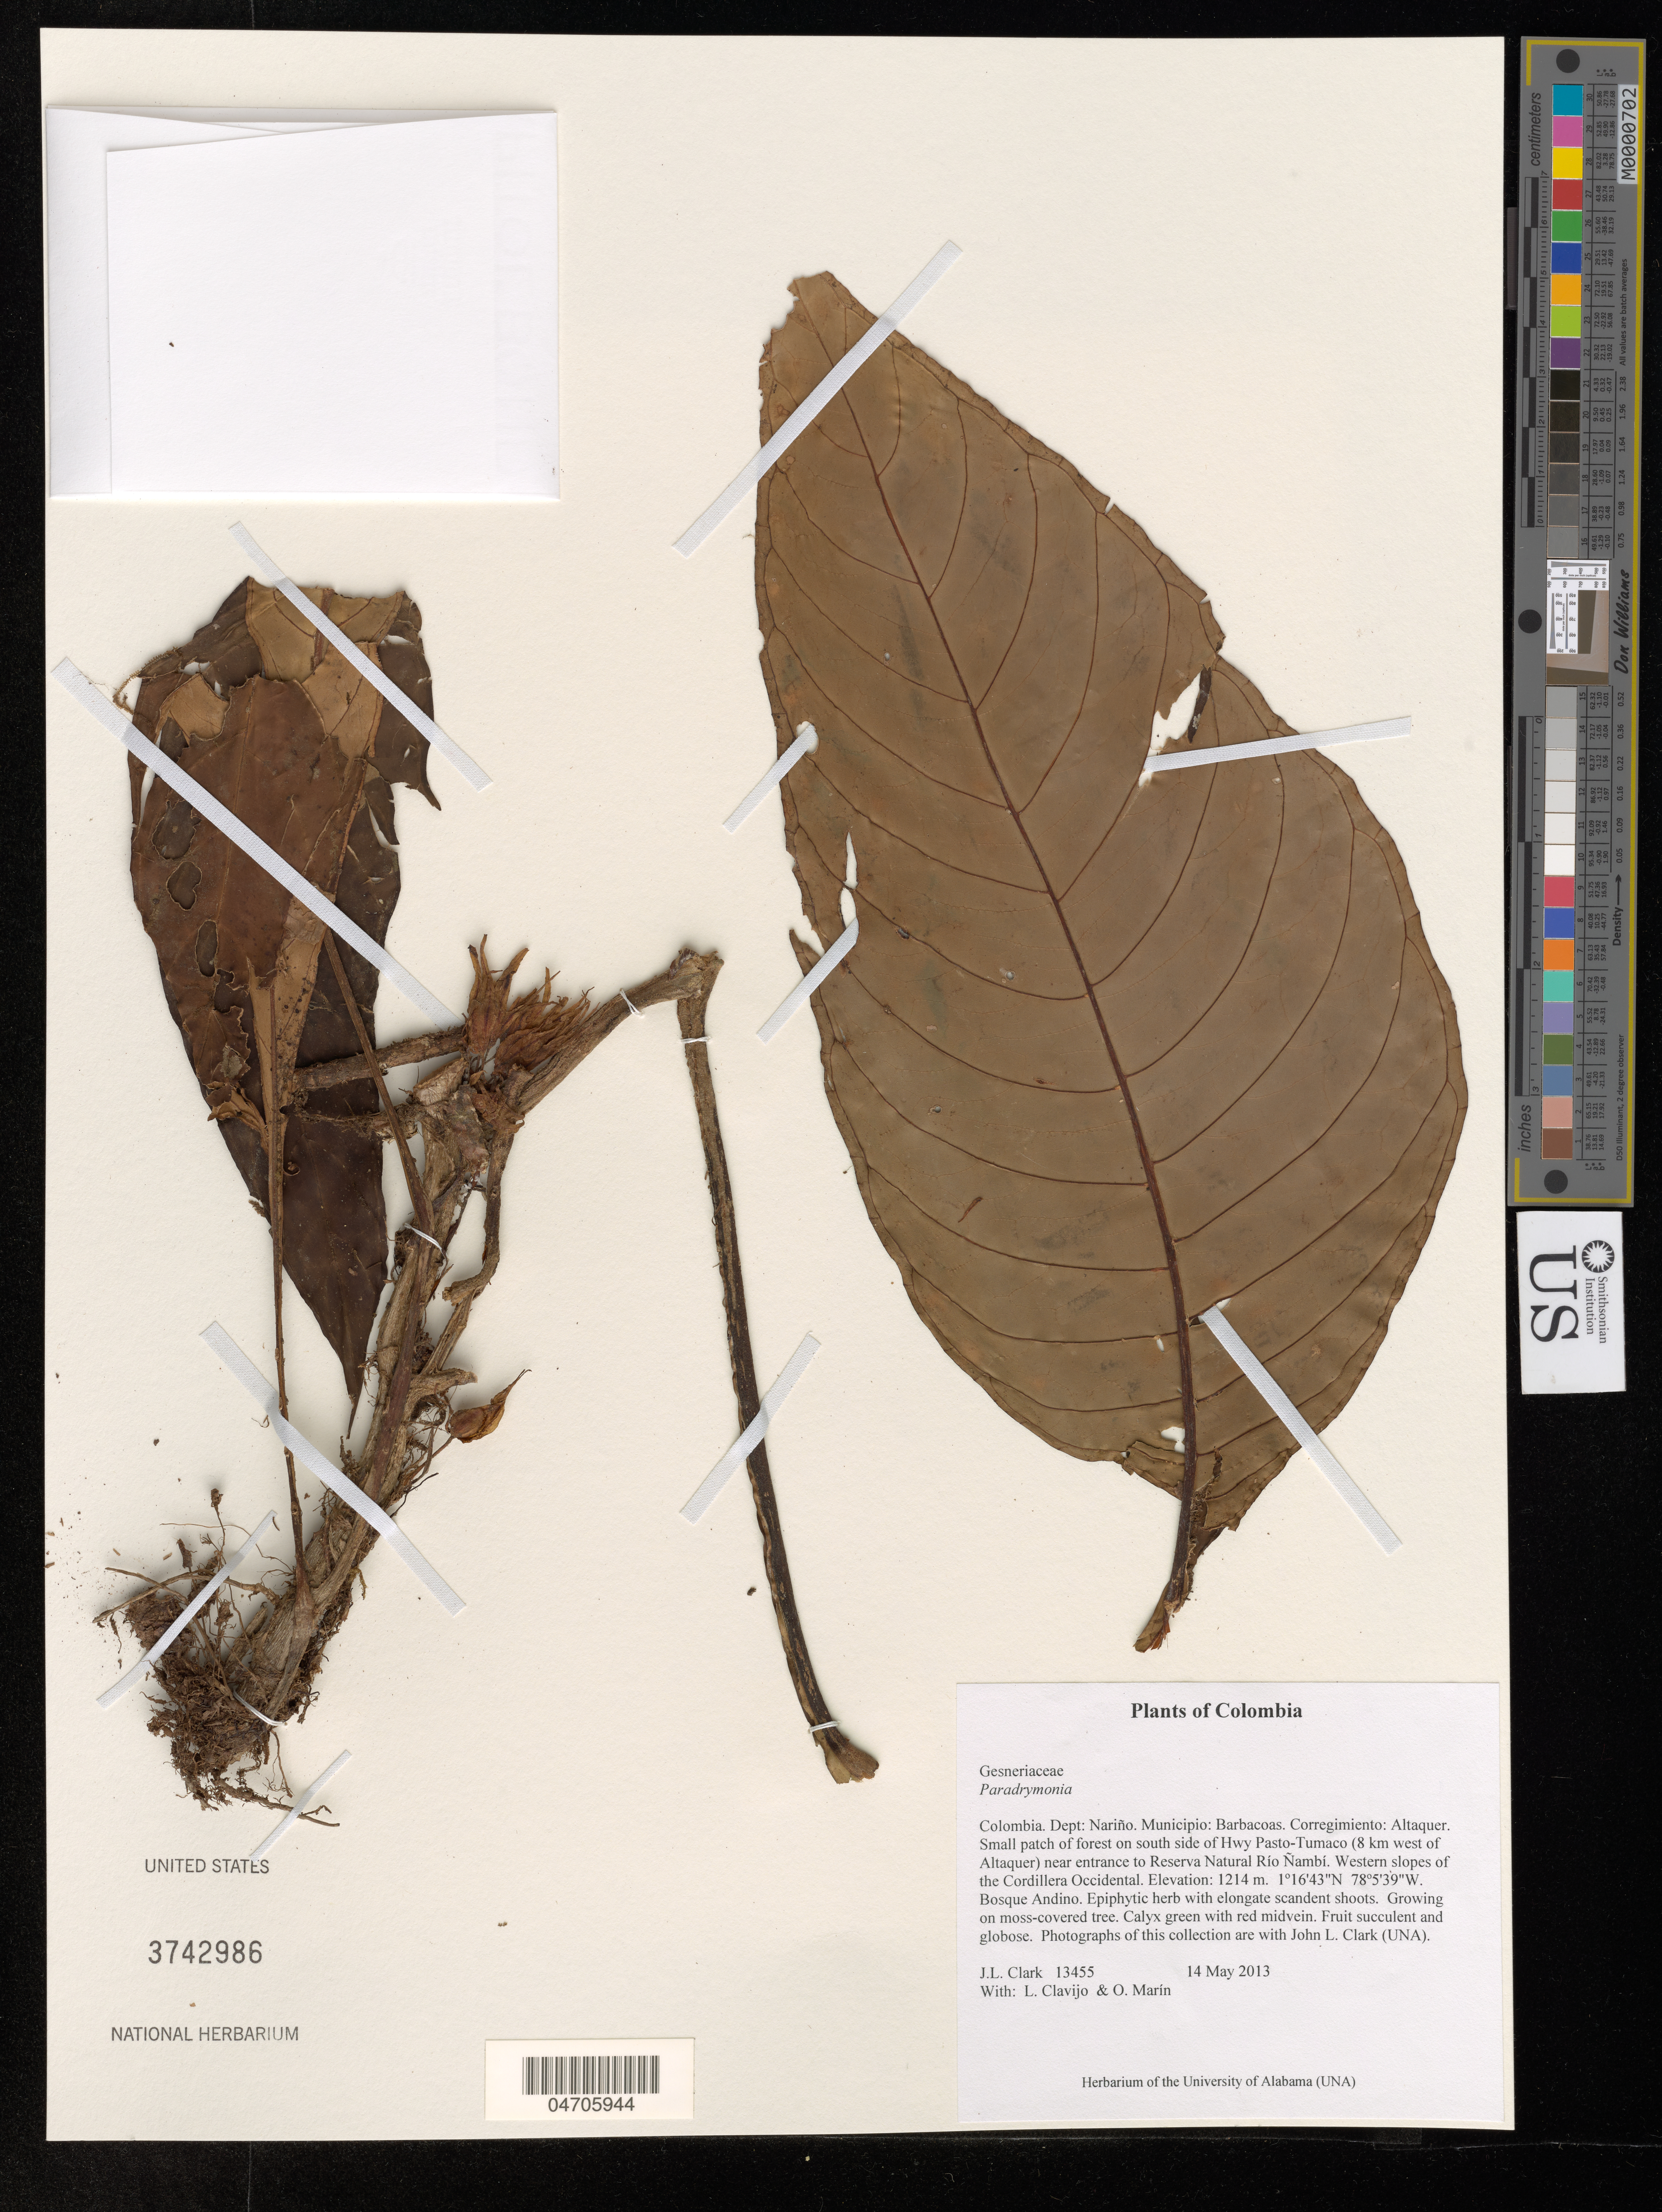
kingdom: Plantae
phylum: Tracheophyta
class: Magnoliopsida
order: Lamiales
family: Gesneriaceae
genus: Paradrymonia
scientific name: Paradrymonia sp.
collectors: J. L. Clark, L. Clavijo & O. Marín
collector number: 13455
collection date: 2013-05-14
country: Colombia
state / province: Nariño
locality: Dept: Nariño. Municipio: Barbacoas. Corregimiento: Altaquer. Small patch of forest on south side of Hwy Pasto-Tumaco (8 km west of Altaquer) near entrance to Reserva Natural Río Nambí. Western slopes of the Cordillera Occidental. Bosque Andino.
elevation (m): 1214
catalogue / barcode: US 3742986